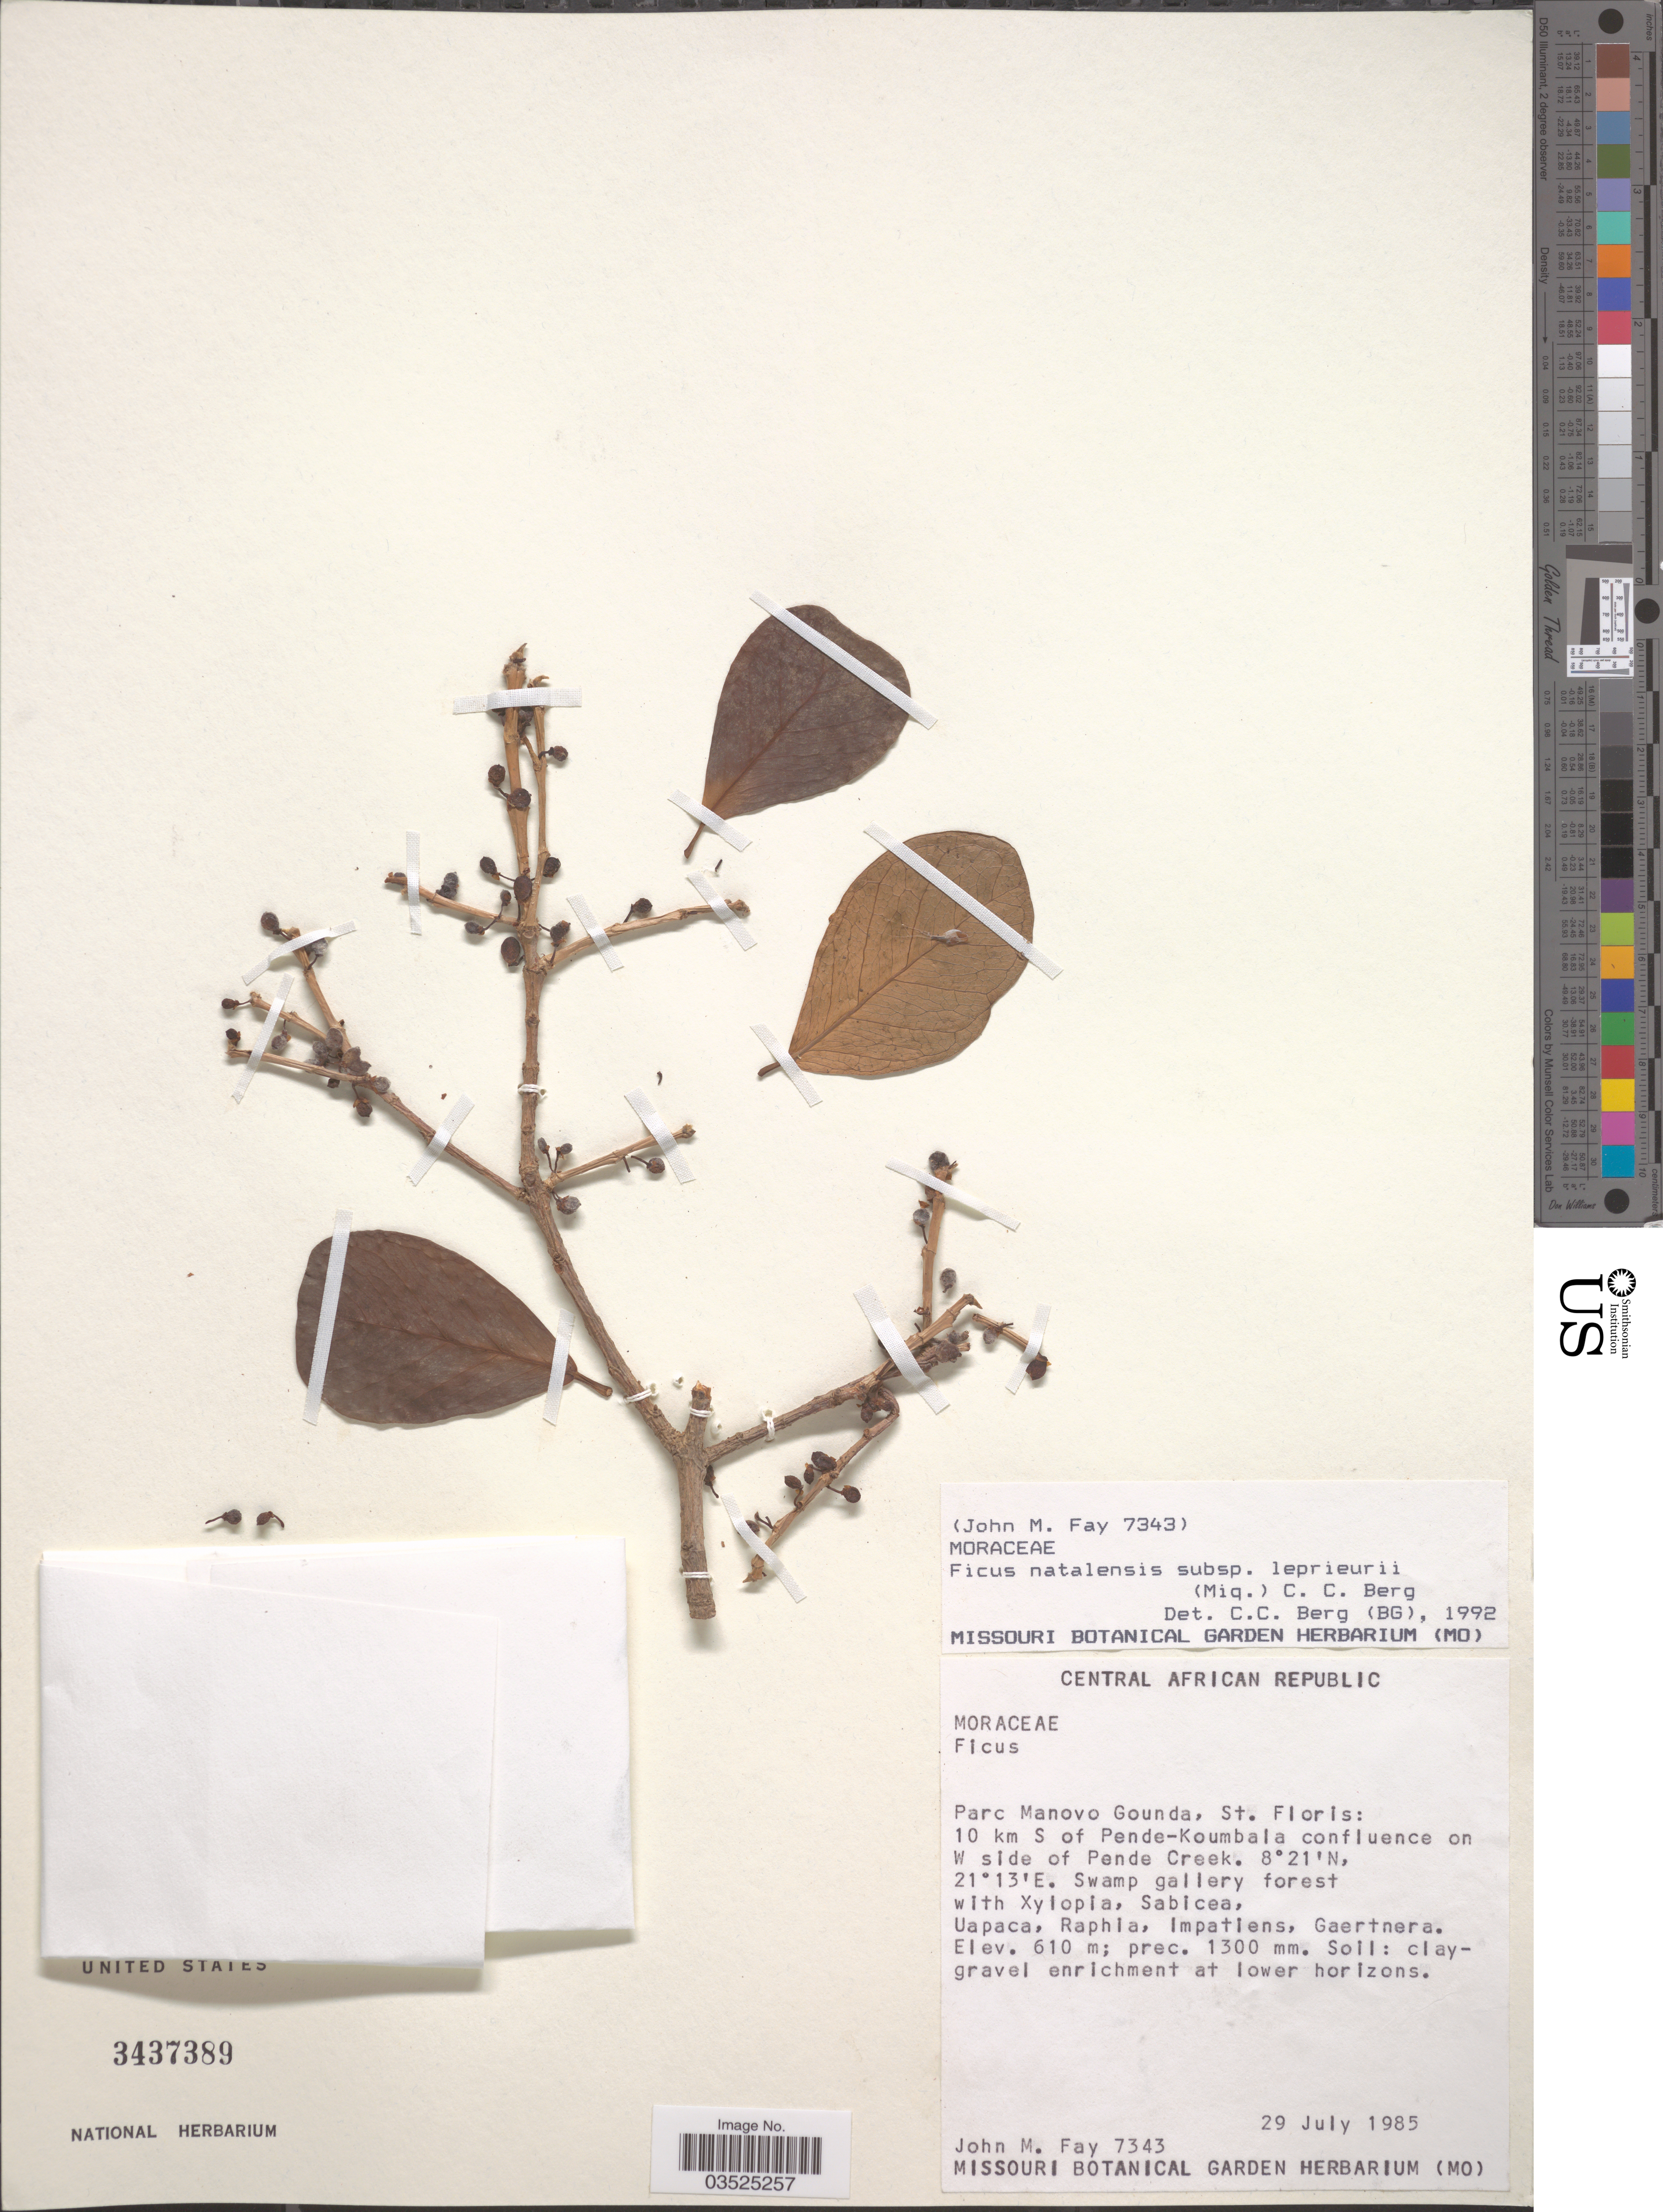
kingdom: Plantae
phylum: Tracheophyta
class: Magnoliopsida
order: Rosales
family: Moraceae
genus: Ficus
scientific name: Ficus natalensis subsp. leprieurii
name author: (Miq.) C.C. Berg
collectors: J. M. Fay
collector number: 7343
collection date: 1985-07-29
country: Central African Republic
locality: Parc Manovo Gounda, St Floris: 10 km S of Pende-Koumbala confluence on W side of Pende Creek.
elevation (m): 610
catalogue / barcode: US 3437389